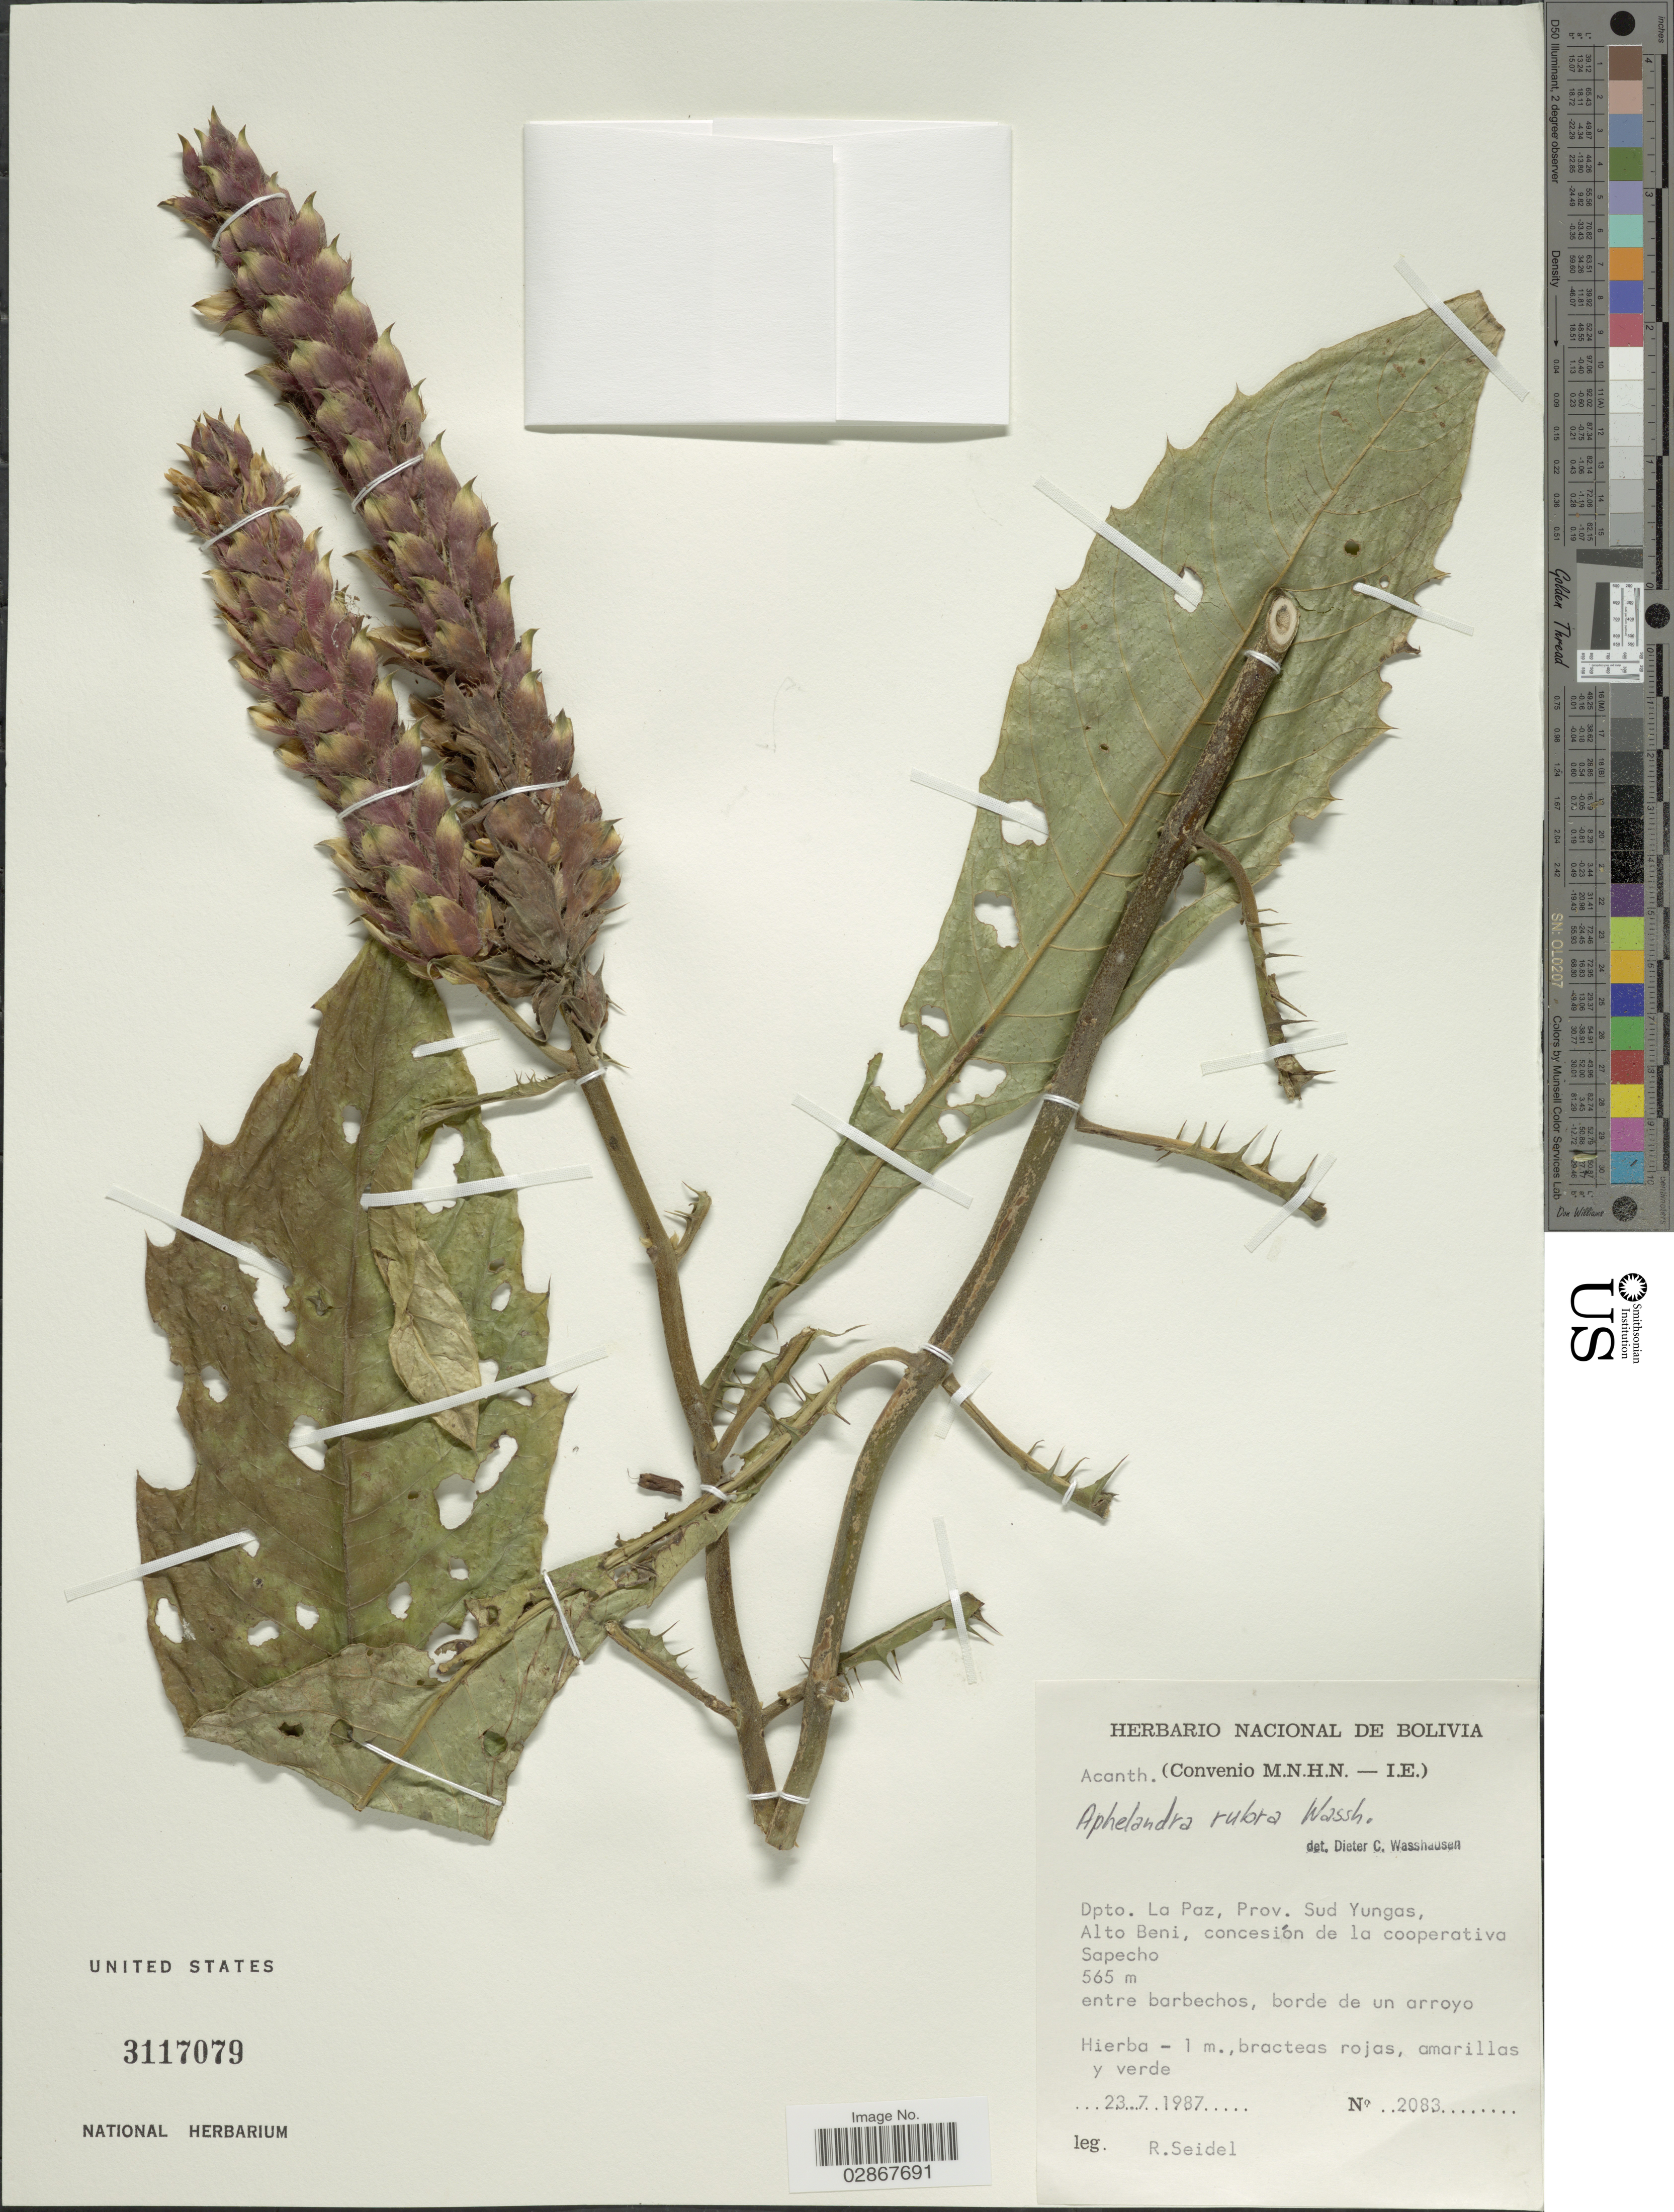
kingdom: Plantae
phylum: Tracheophyta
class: Magnoliopsida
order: Lamiales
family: Acanthaceae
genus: Aphelandra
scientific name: Aphelandra rubra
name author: Wassh.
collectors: R. Seidel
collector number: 2083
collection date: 1987-07-23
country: Bolivia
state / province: La Paz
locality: Dpto. La Paz, Prov. Sud Yungas, Alto Beni, concesión de la cooperativa Sapecho.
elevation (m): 565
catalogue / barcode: US 3117079